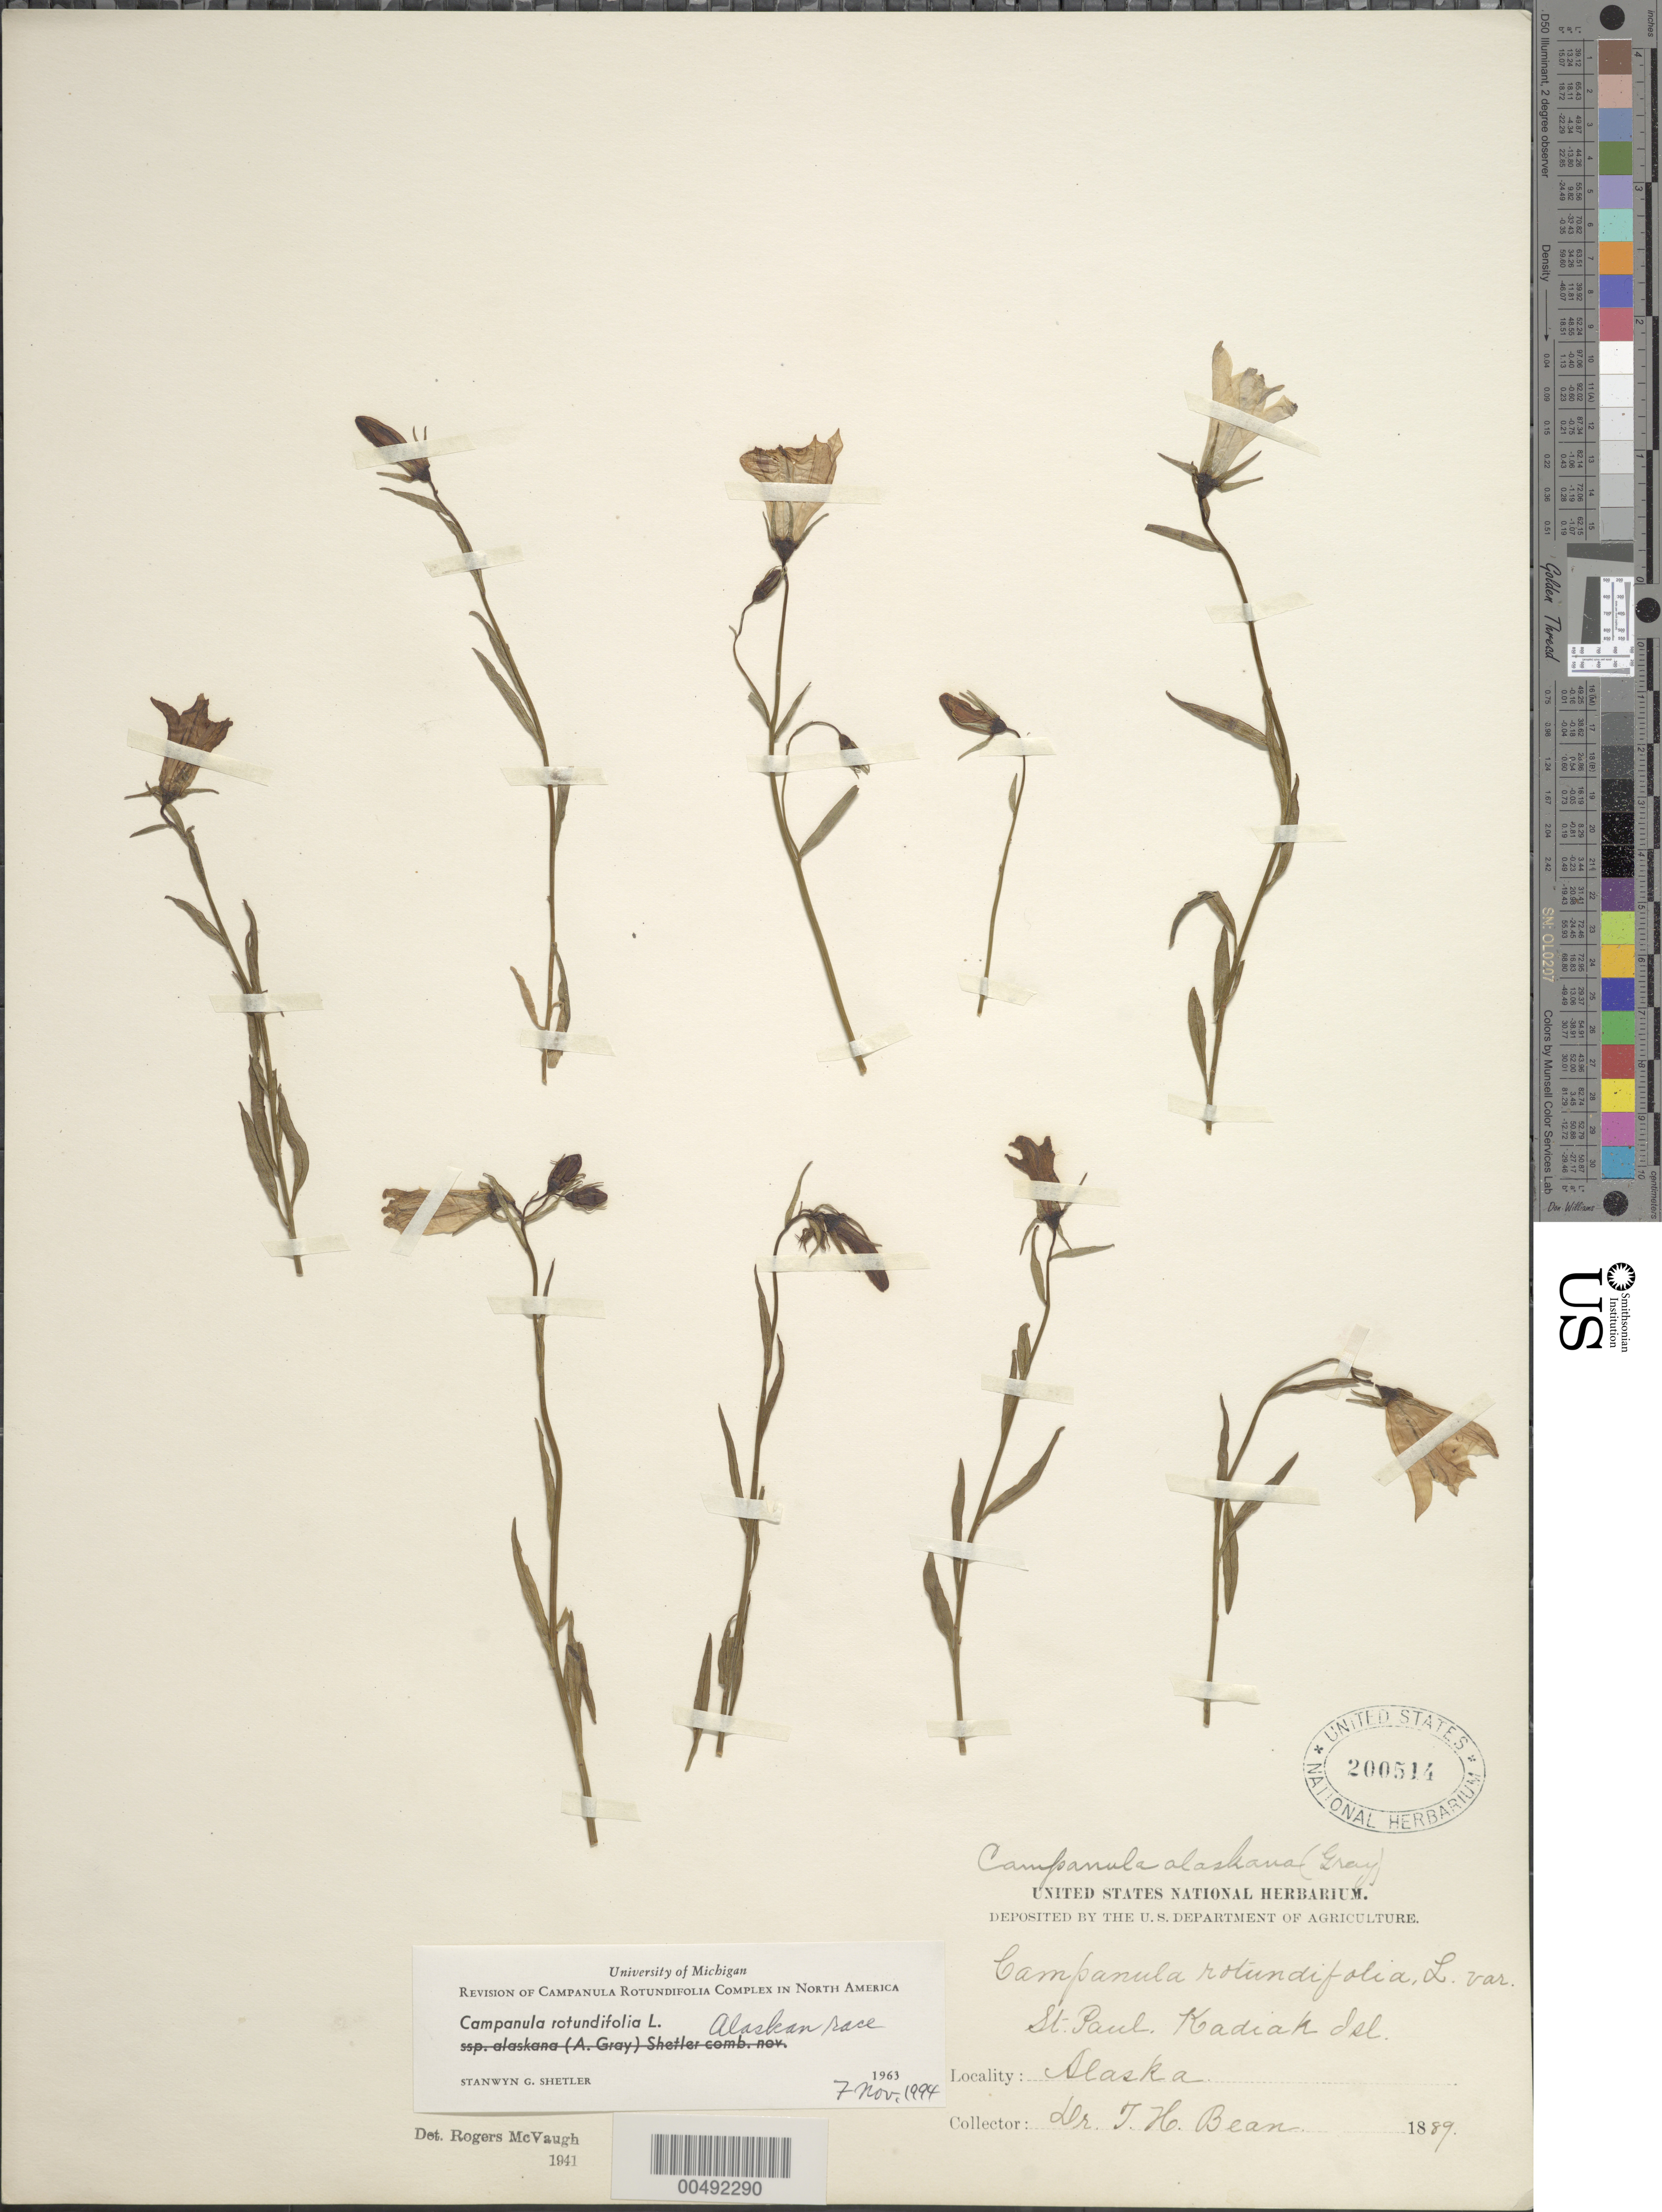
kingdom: Plantae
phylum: Tracheophyta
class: Magnoliopsida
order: Asterales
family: Campanulaceae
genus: Campanula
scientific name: Campanula rotundifolia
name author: L.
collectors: T. Bean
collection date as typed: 1889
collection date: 1889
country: United States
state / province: Alaska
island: Kodiak Island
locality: Kodiak Isl., St. Paul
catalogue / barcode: US 200514